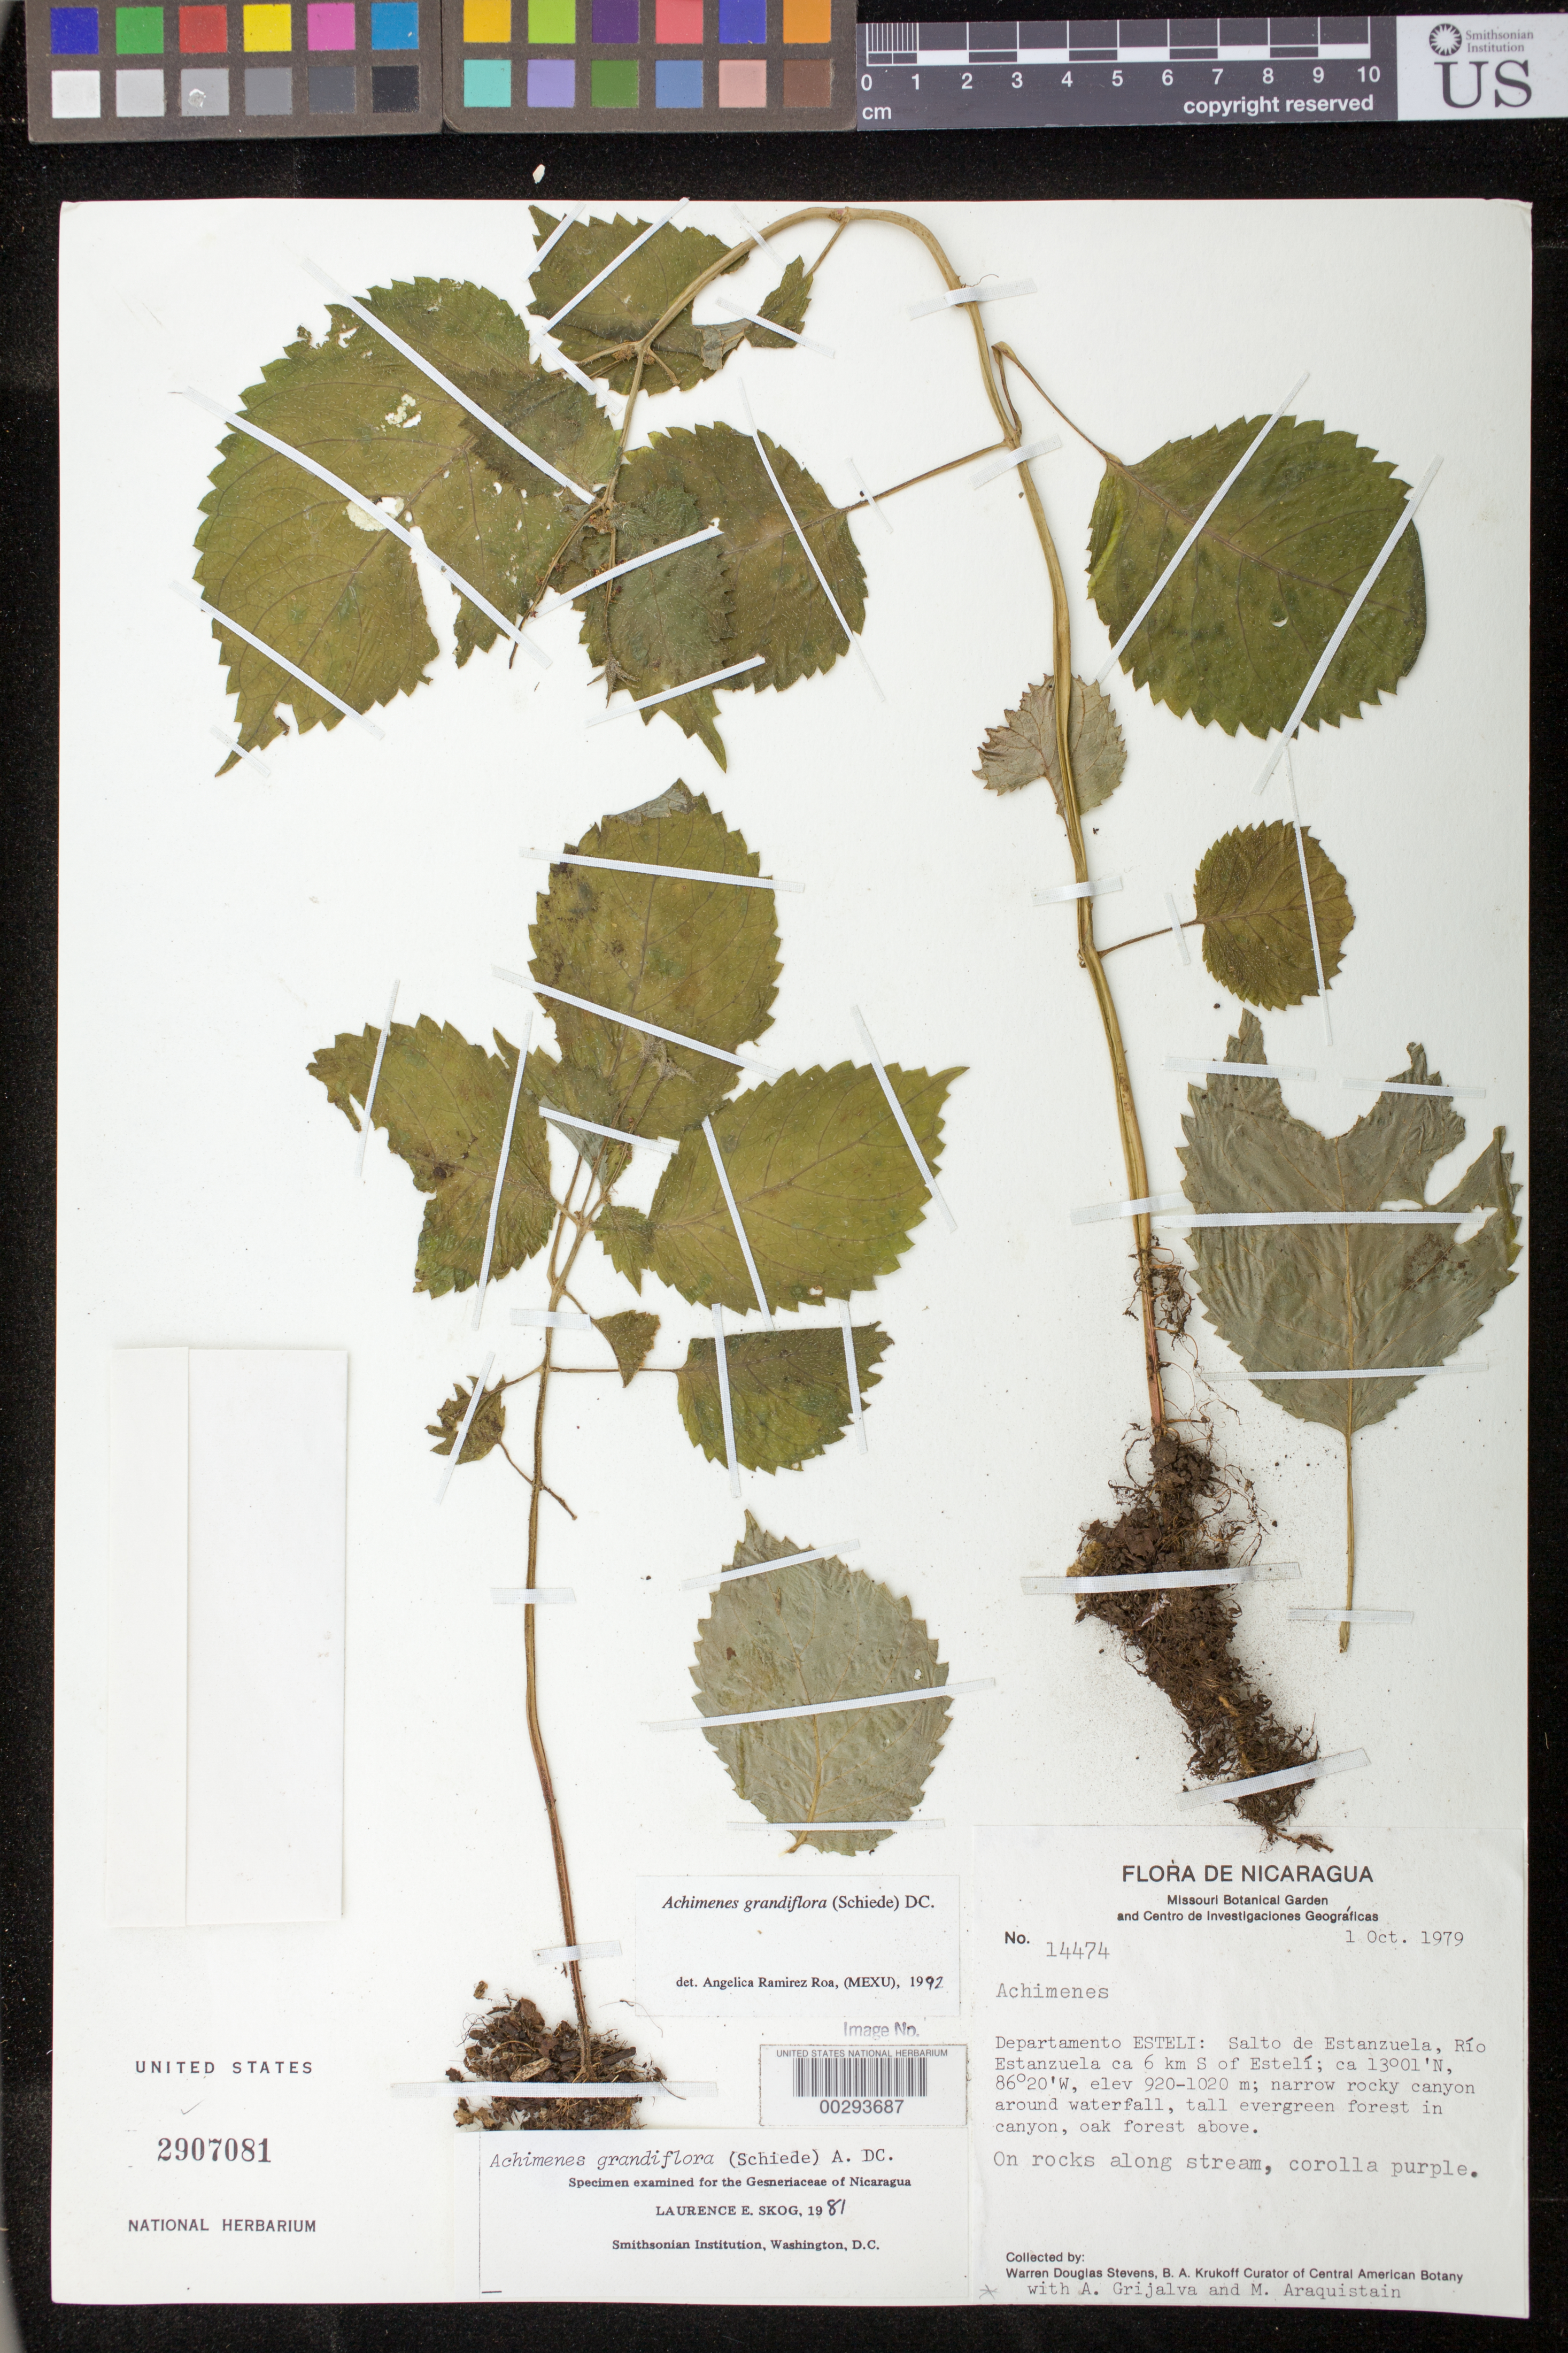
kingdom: Plantae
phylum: Tracheophyta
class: Magnoliopsida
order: Lamiales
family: Gesneriaceae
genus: Achimenes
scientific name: Achimenes longiflora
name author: DC.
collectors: W. D. Stevens, A. Grijalva P. & M. Araquistain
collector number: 14474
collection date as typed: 01 Oct 1979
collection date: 1979-10-01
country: Nicaragua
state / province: Esteli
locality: Salto de Estanzuela, Rio Estanzuela ca 6 km S of Esteli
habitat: Narrow rocky canyon around waterfall, ...On rocks along stream,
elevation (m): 920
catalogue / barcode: US 2907081